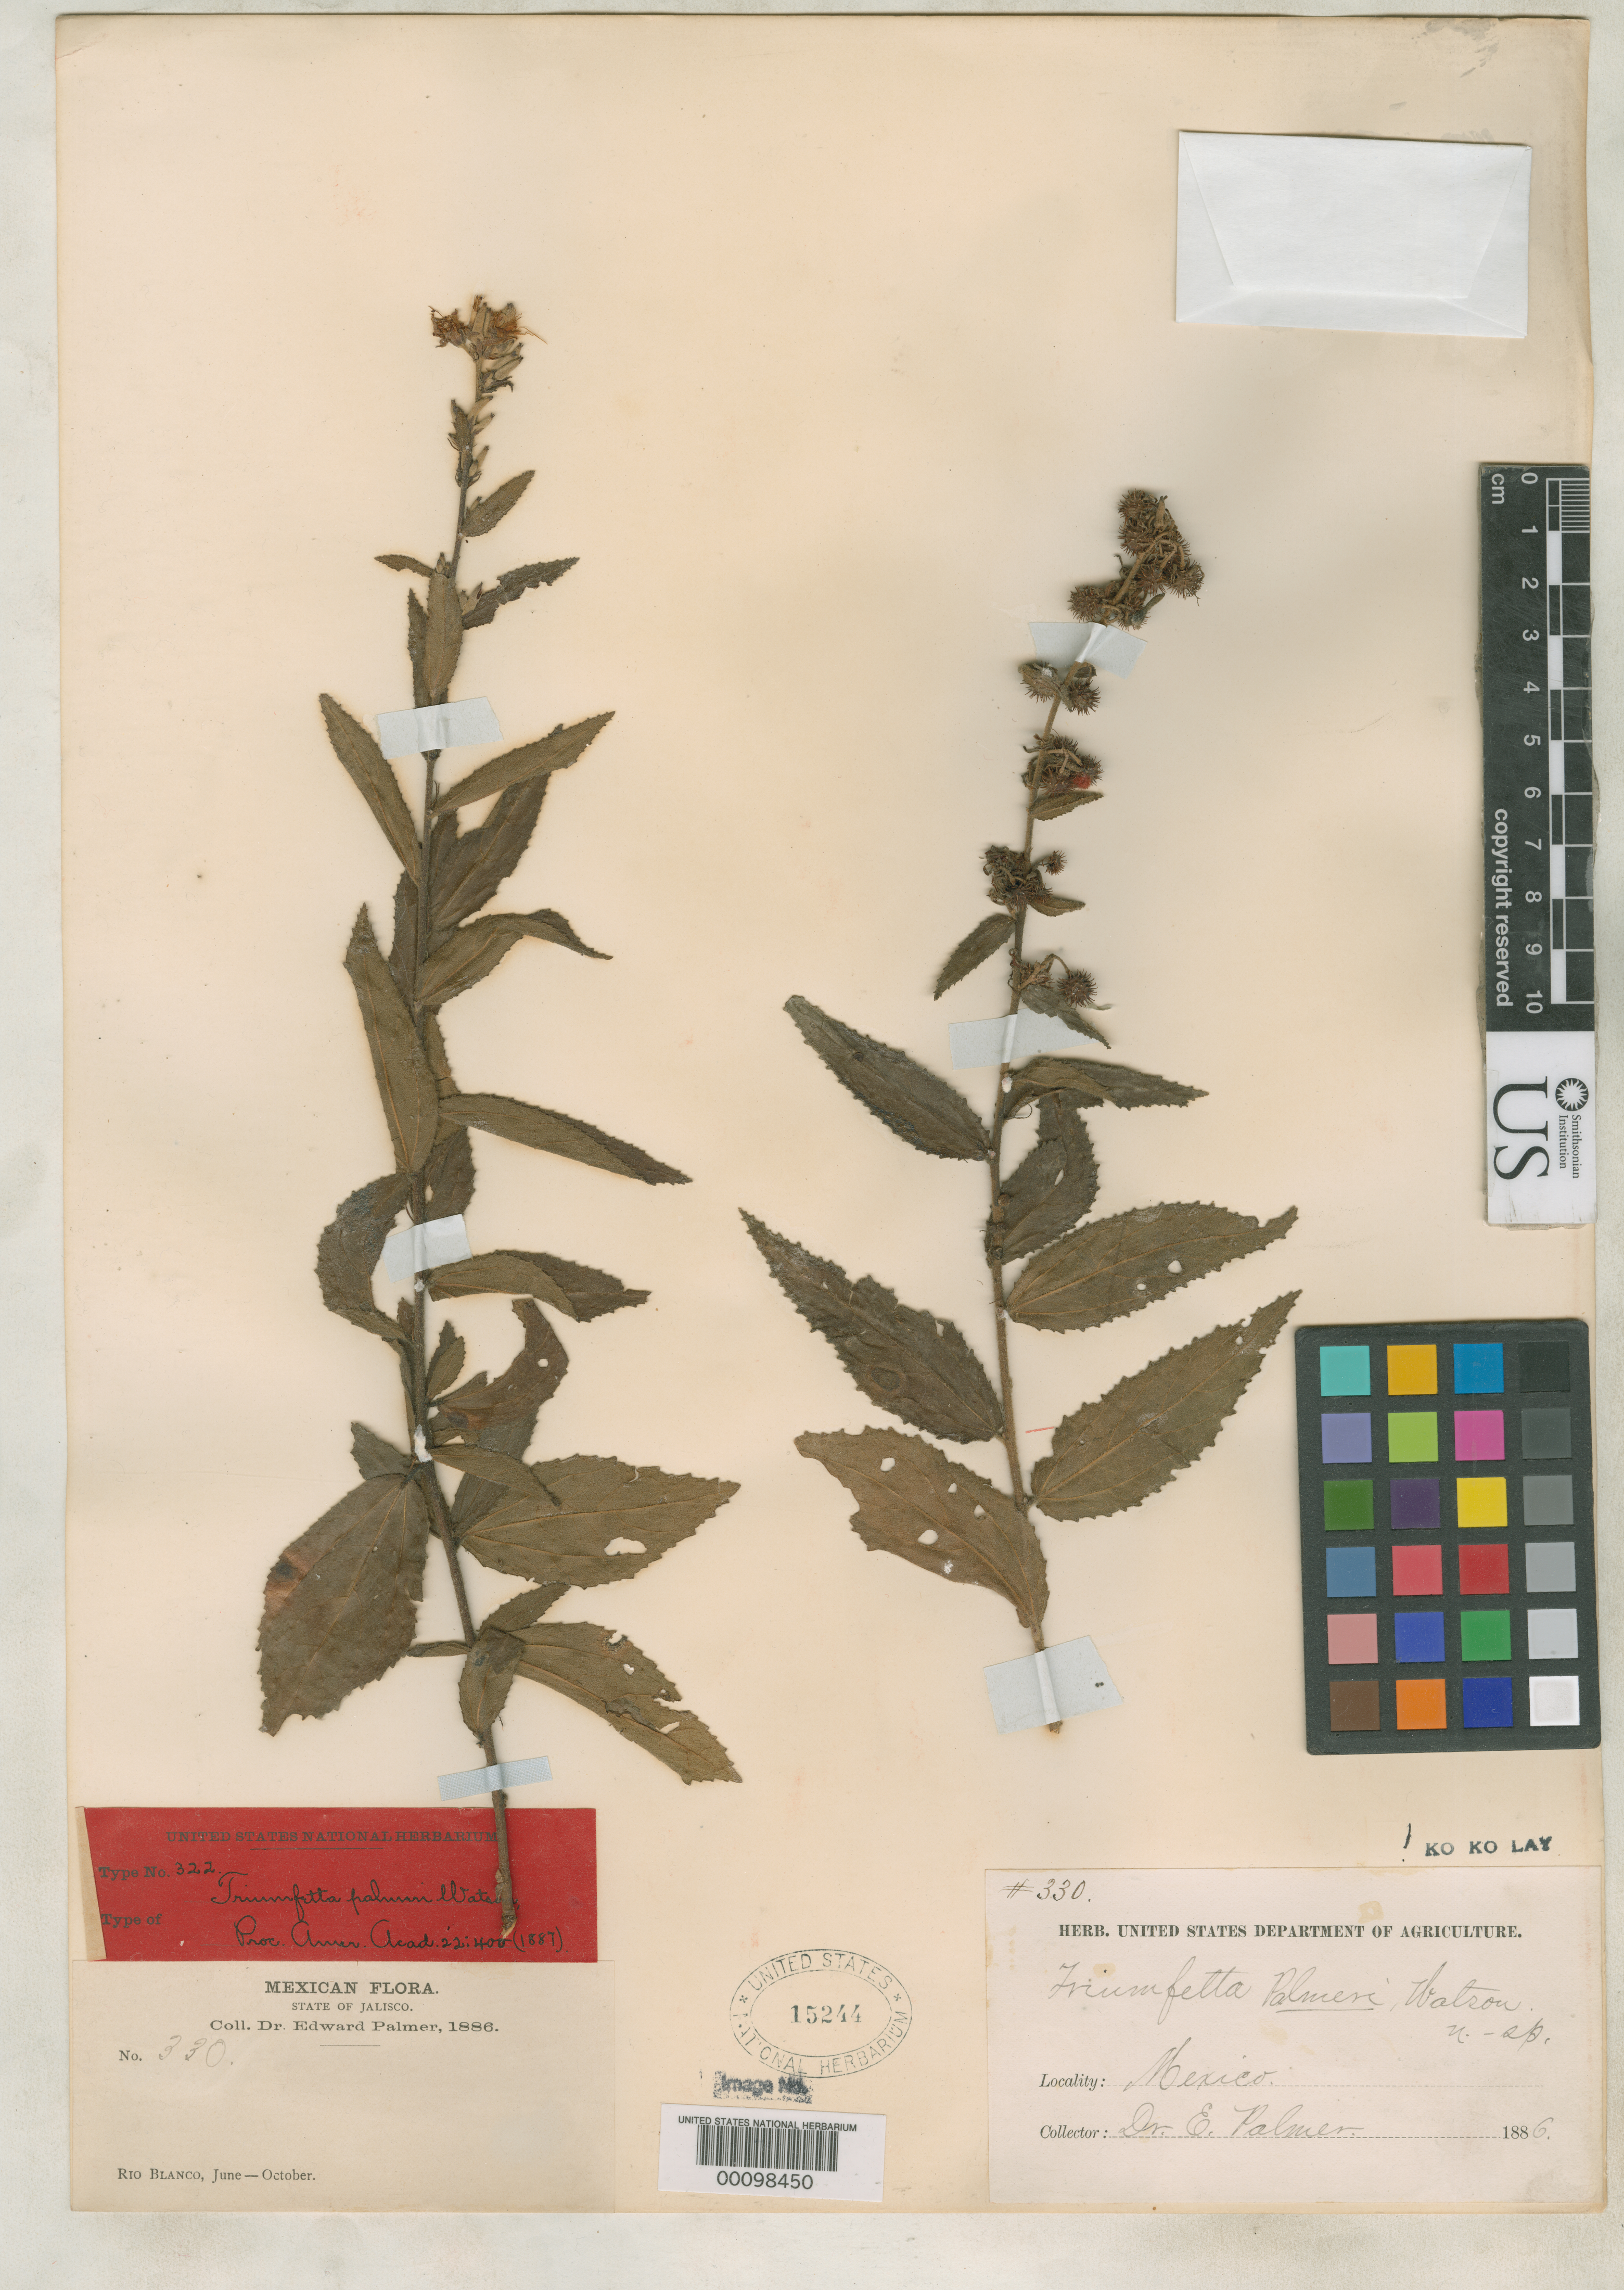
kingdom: Plantae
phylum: Tracheophyta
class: Magnoliopsida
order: Malvales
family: Malvaceae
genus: Triumfetta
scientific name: Triumfetta palmeri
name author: S. Watson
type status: Type Collection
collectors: E. Palmer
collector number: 330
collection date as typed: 15 Aug 1886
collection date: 1886-08-15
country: Mexico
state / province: Jalisco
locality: Rio Blanco.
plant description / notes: Label with minimal data and no precise date; collection date apparently taken from duplicate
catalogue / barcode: US 15244